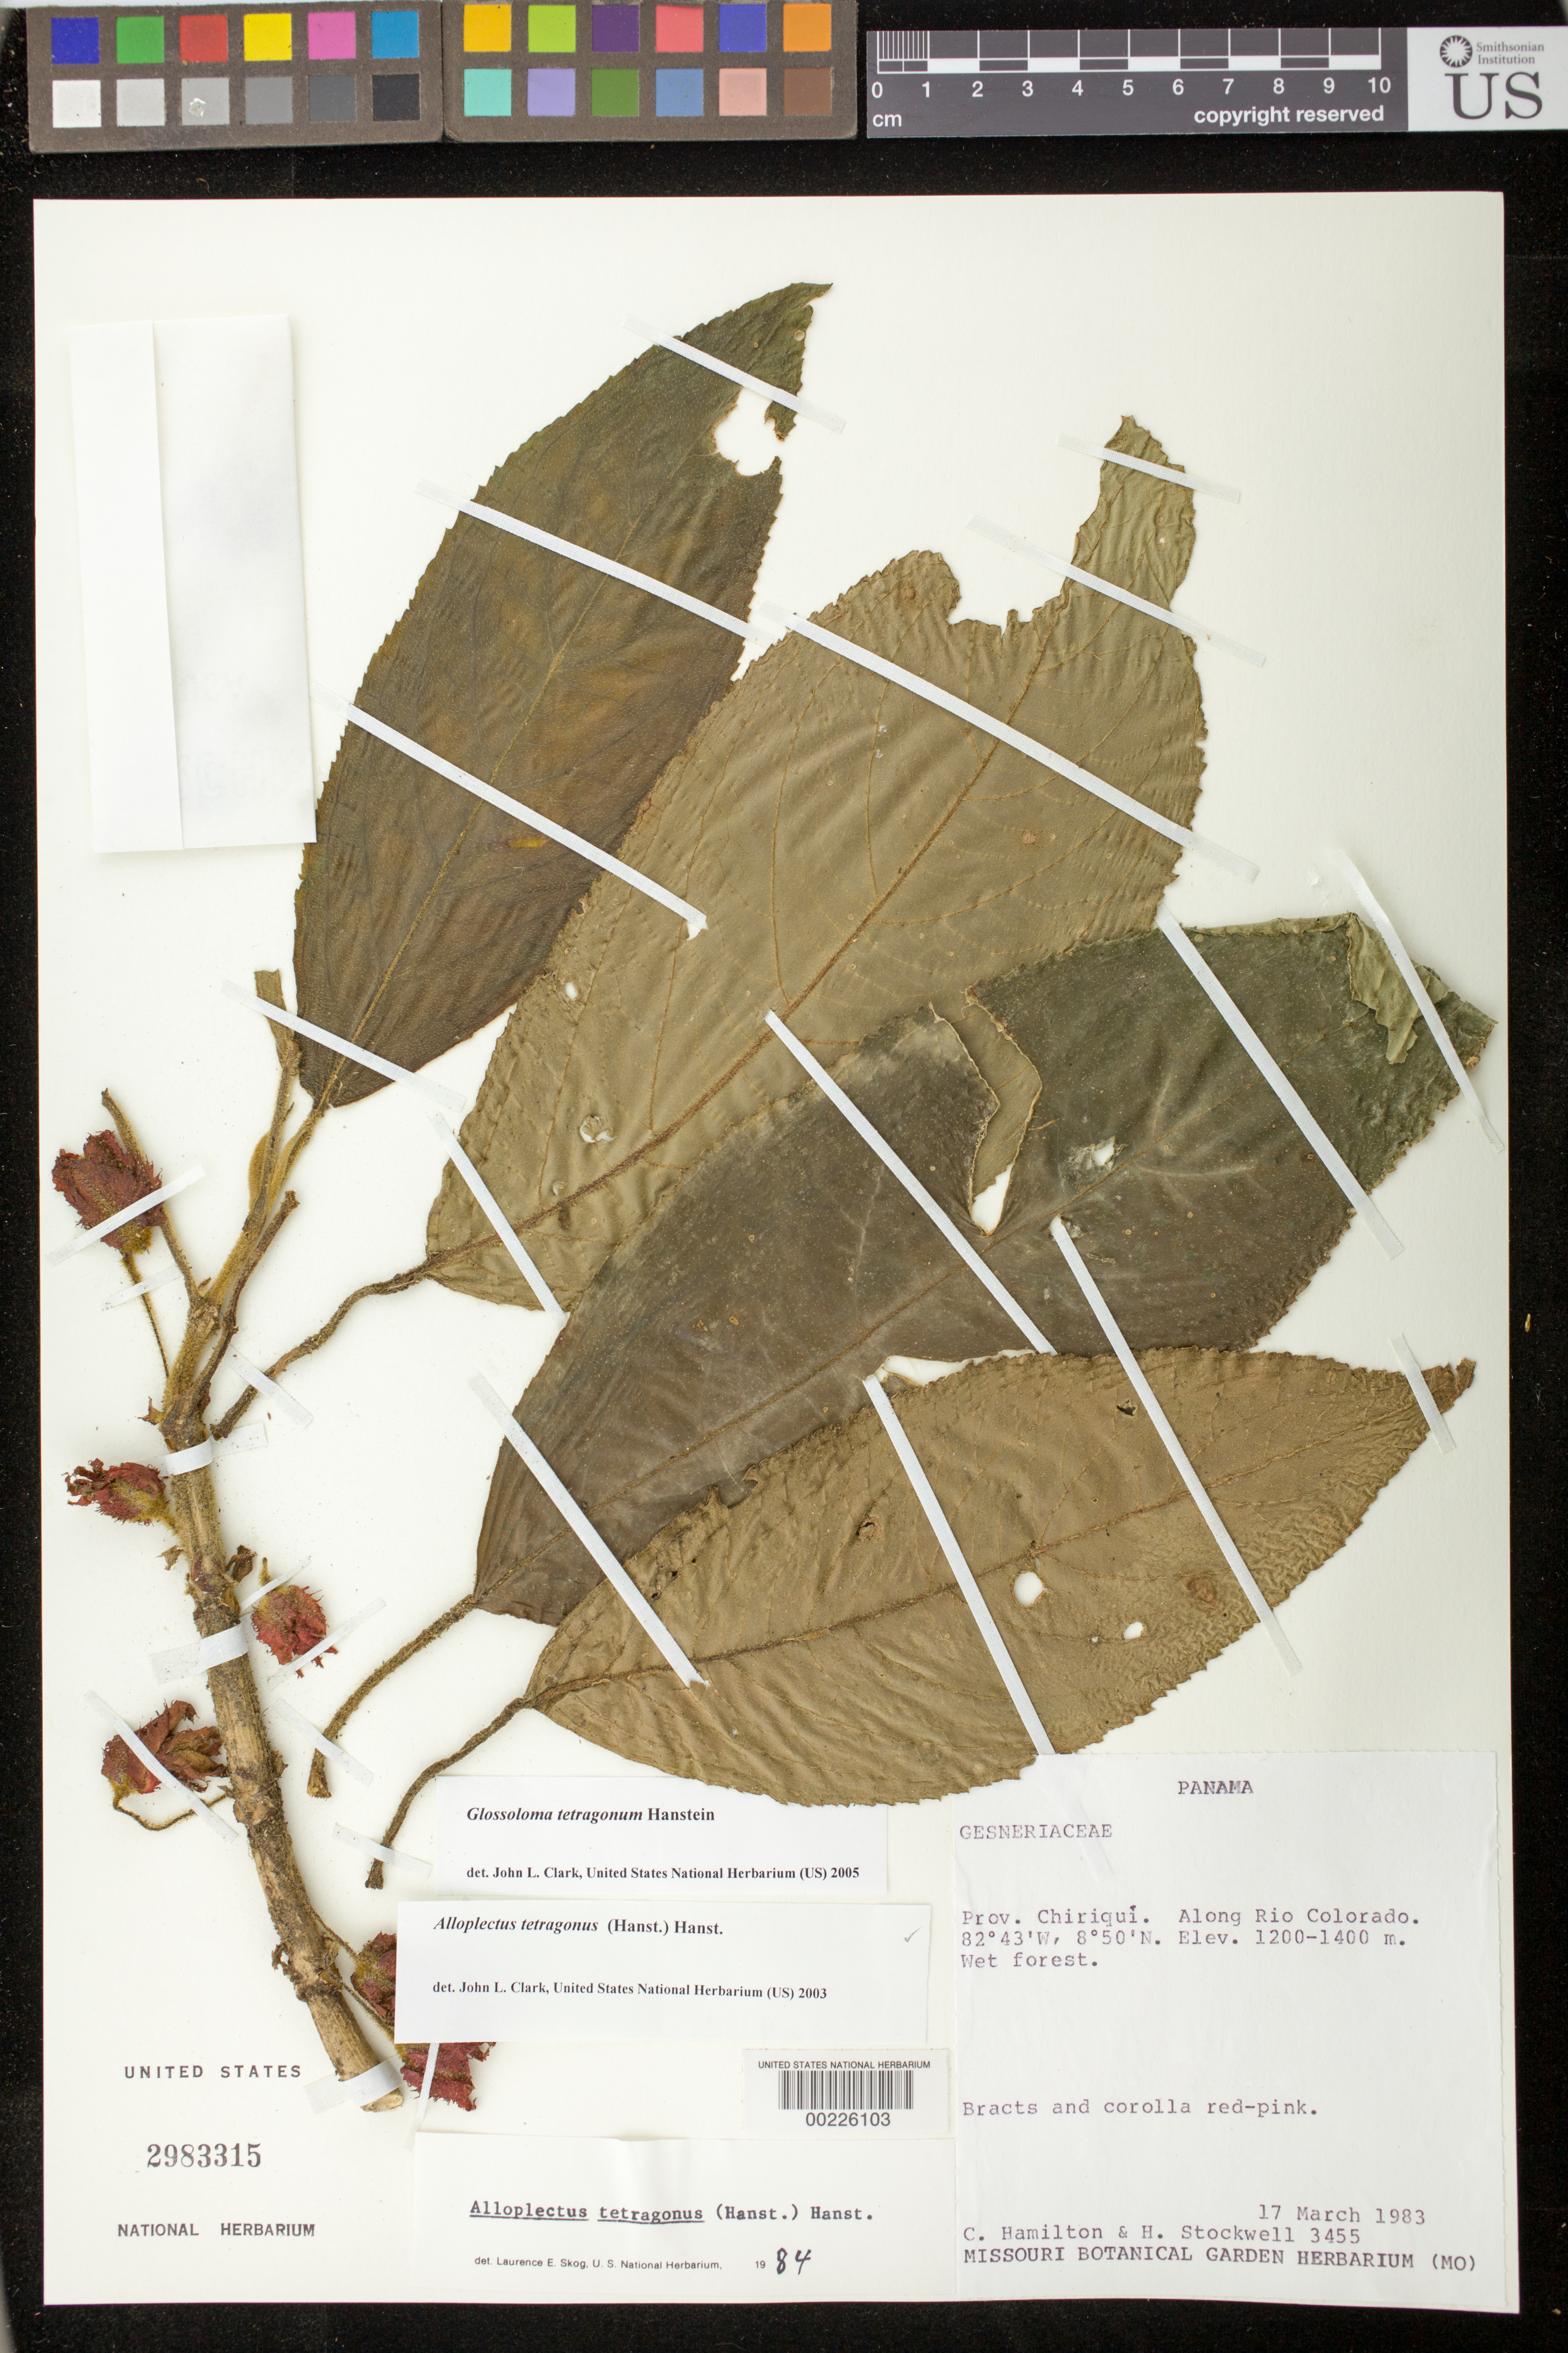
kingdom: Plantae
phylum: Tracheophyta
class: Magnoliopsida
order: Lamiales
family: Gesneriaceae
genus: Glossoloma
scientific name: Glossoloma tetragonum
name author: Hanst.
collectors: C. Hamilton & H. Stockwell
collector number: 3455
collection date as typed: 17 Mar 1983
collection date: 1983-03-17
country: Panama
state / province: Chiriquí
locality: Along Rio Colorado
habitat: Wet forest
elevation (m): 1200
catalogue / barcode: US 2983315